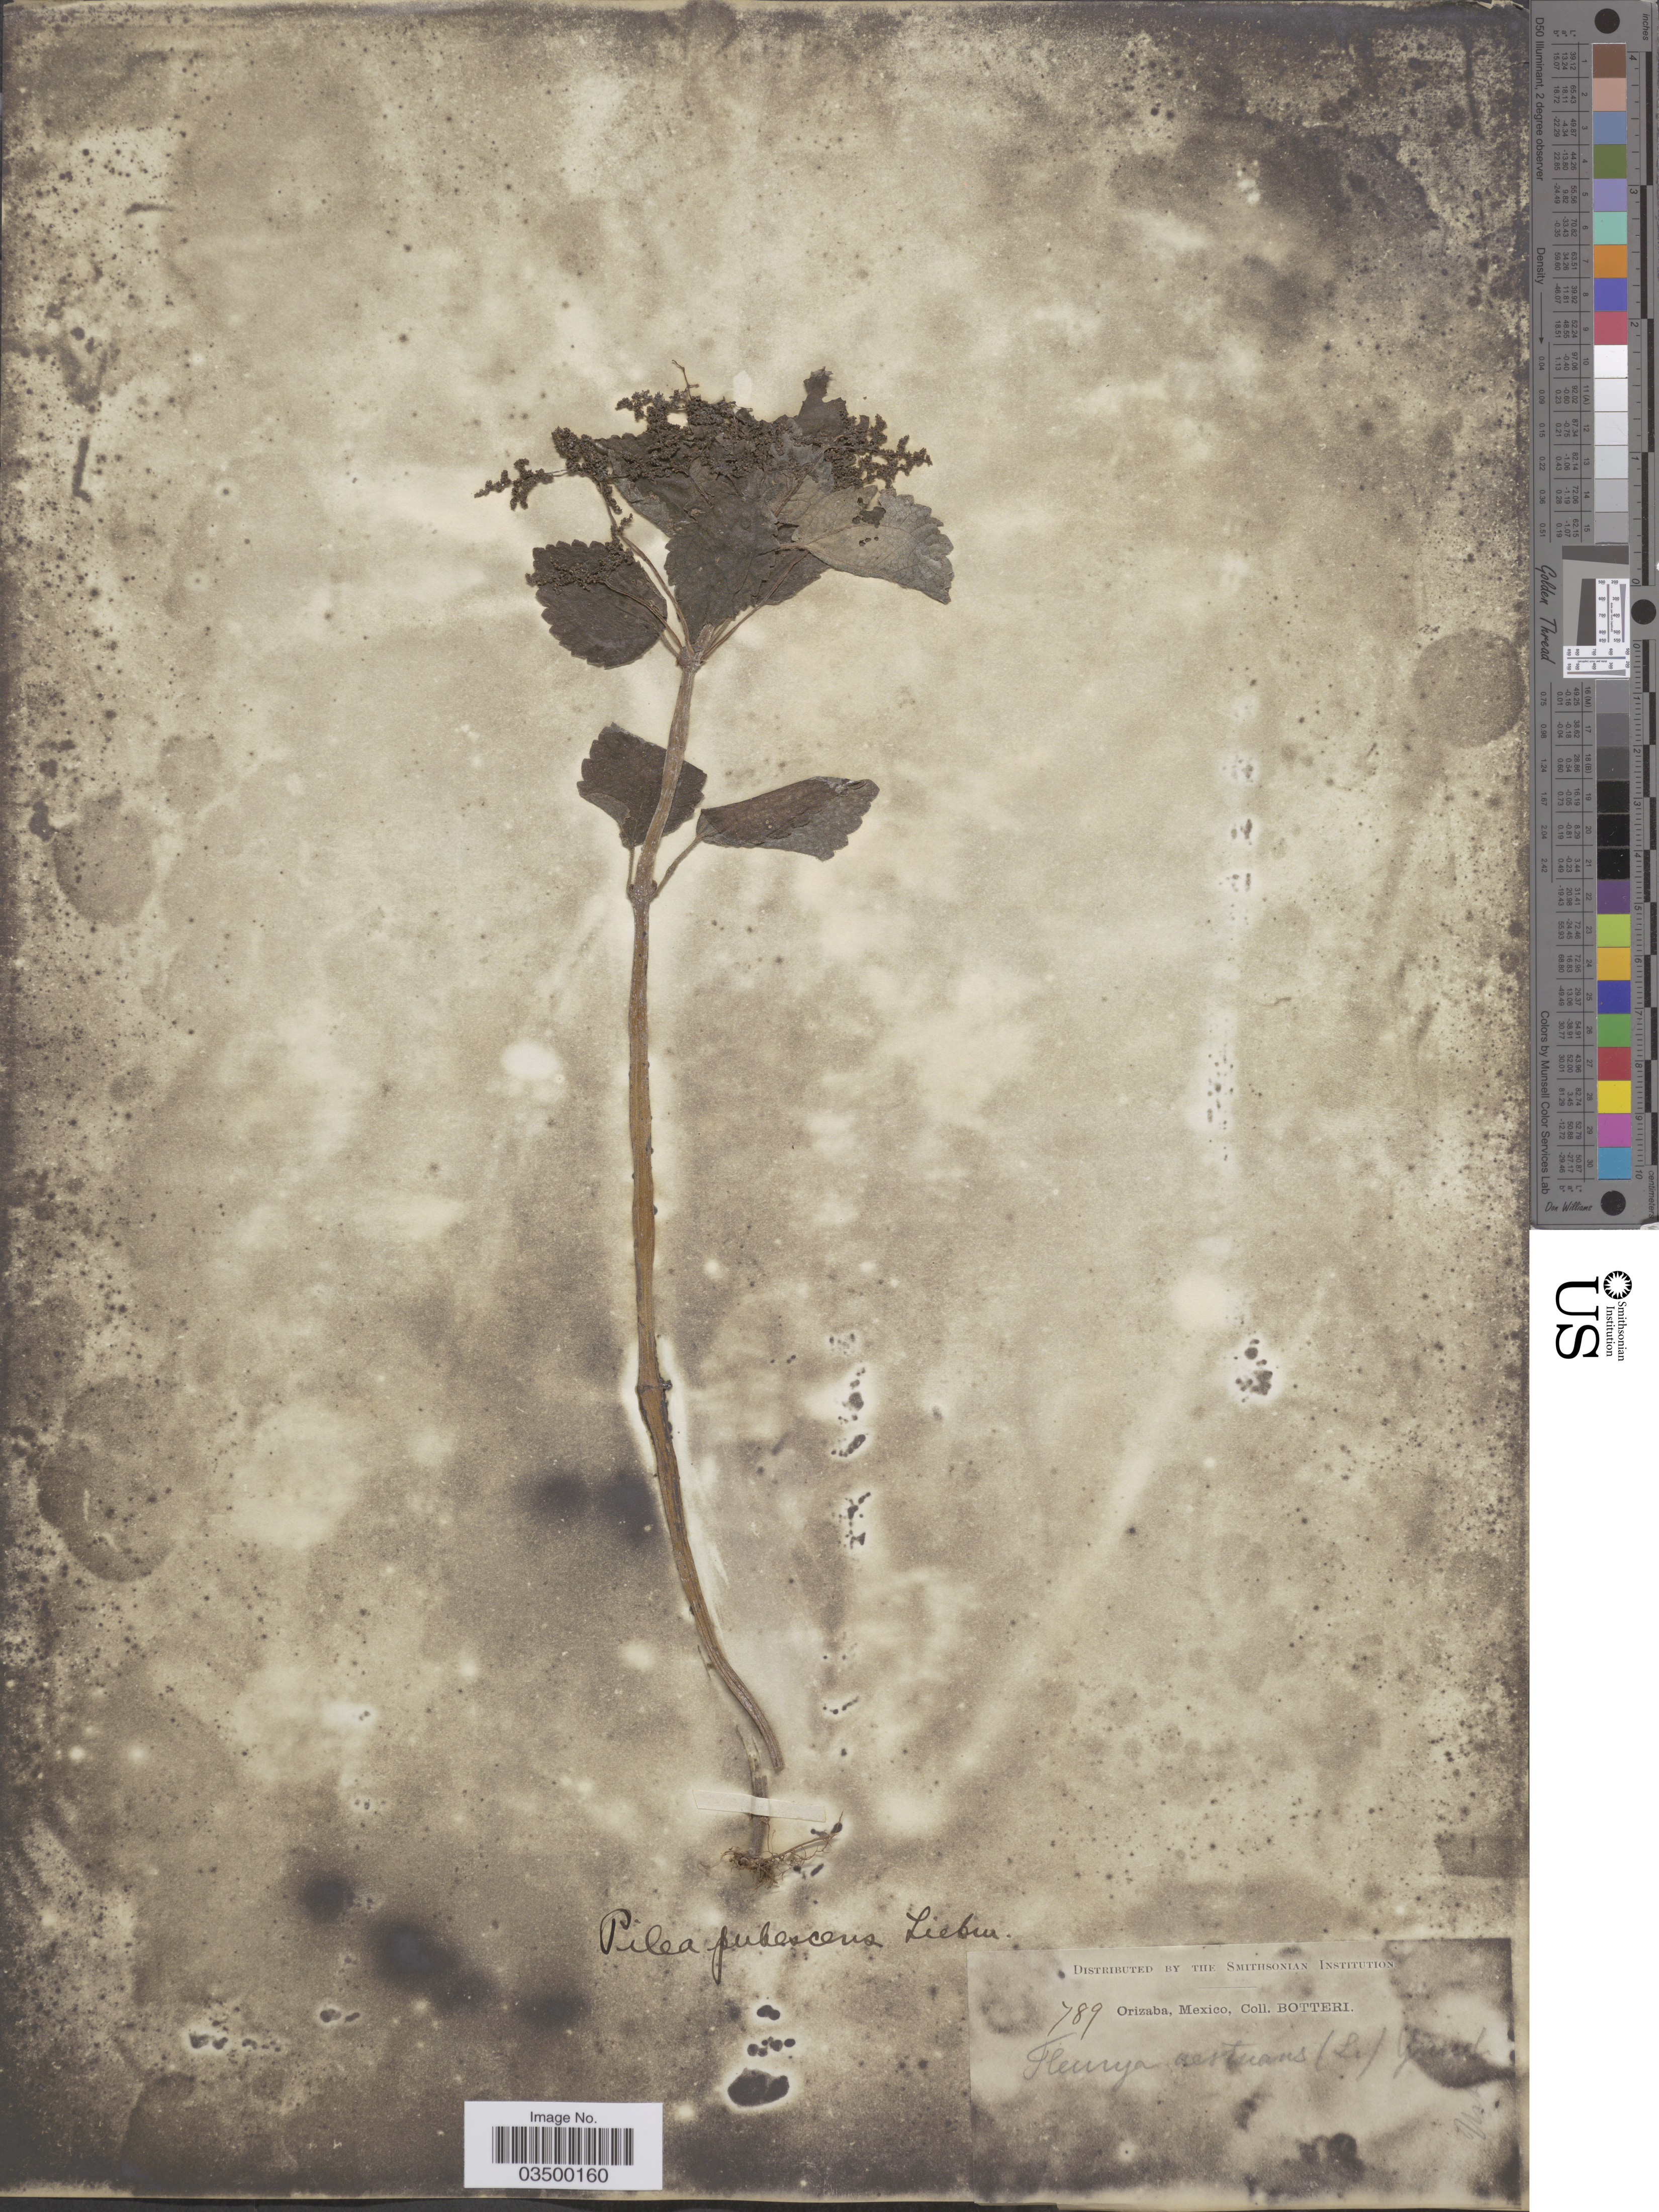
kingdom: Plantae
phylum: Tracheophyta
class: Magnoliopsida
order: Rosales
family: Urticaceae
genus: Pilea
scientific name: Pilea pubescens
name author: Liebm.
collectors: -. Botteri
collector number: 789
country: Mexico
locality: Orizaba.